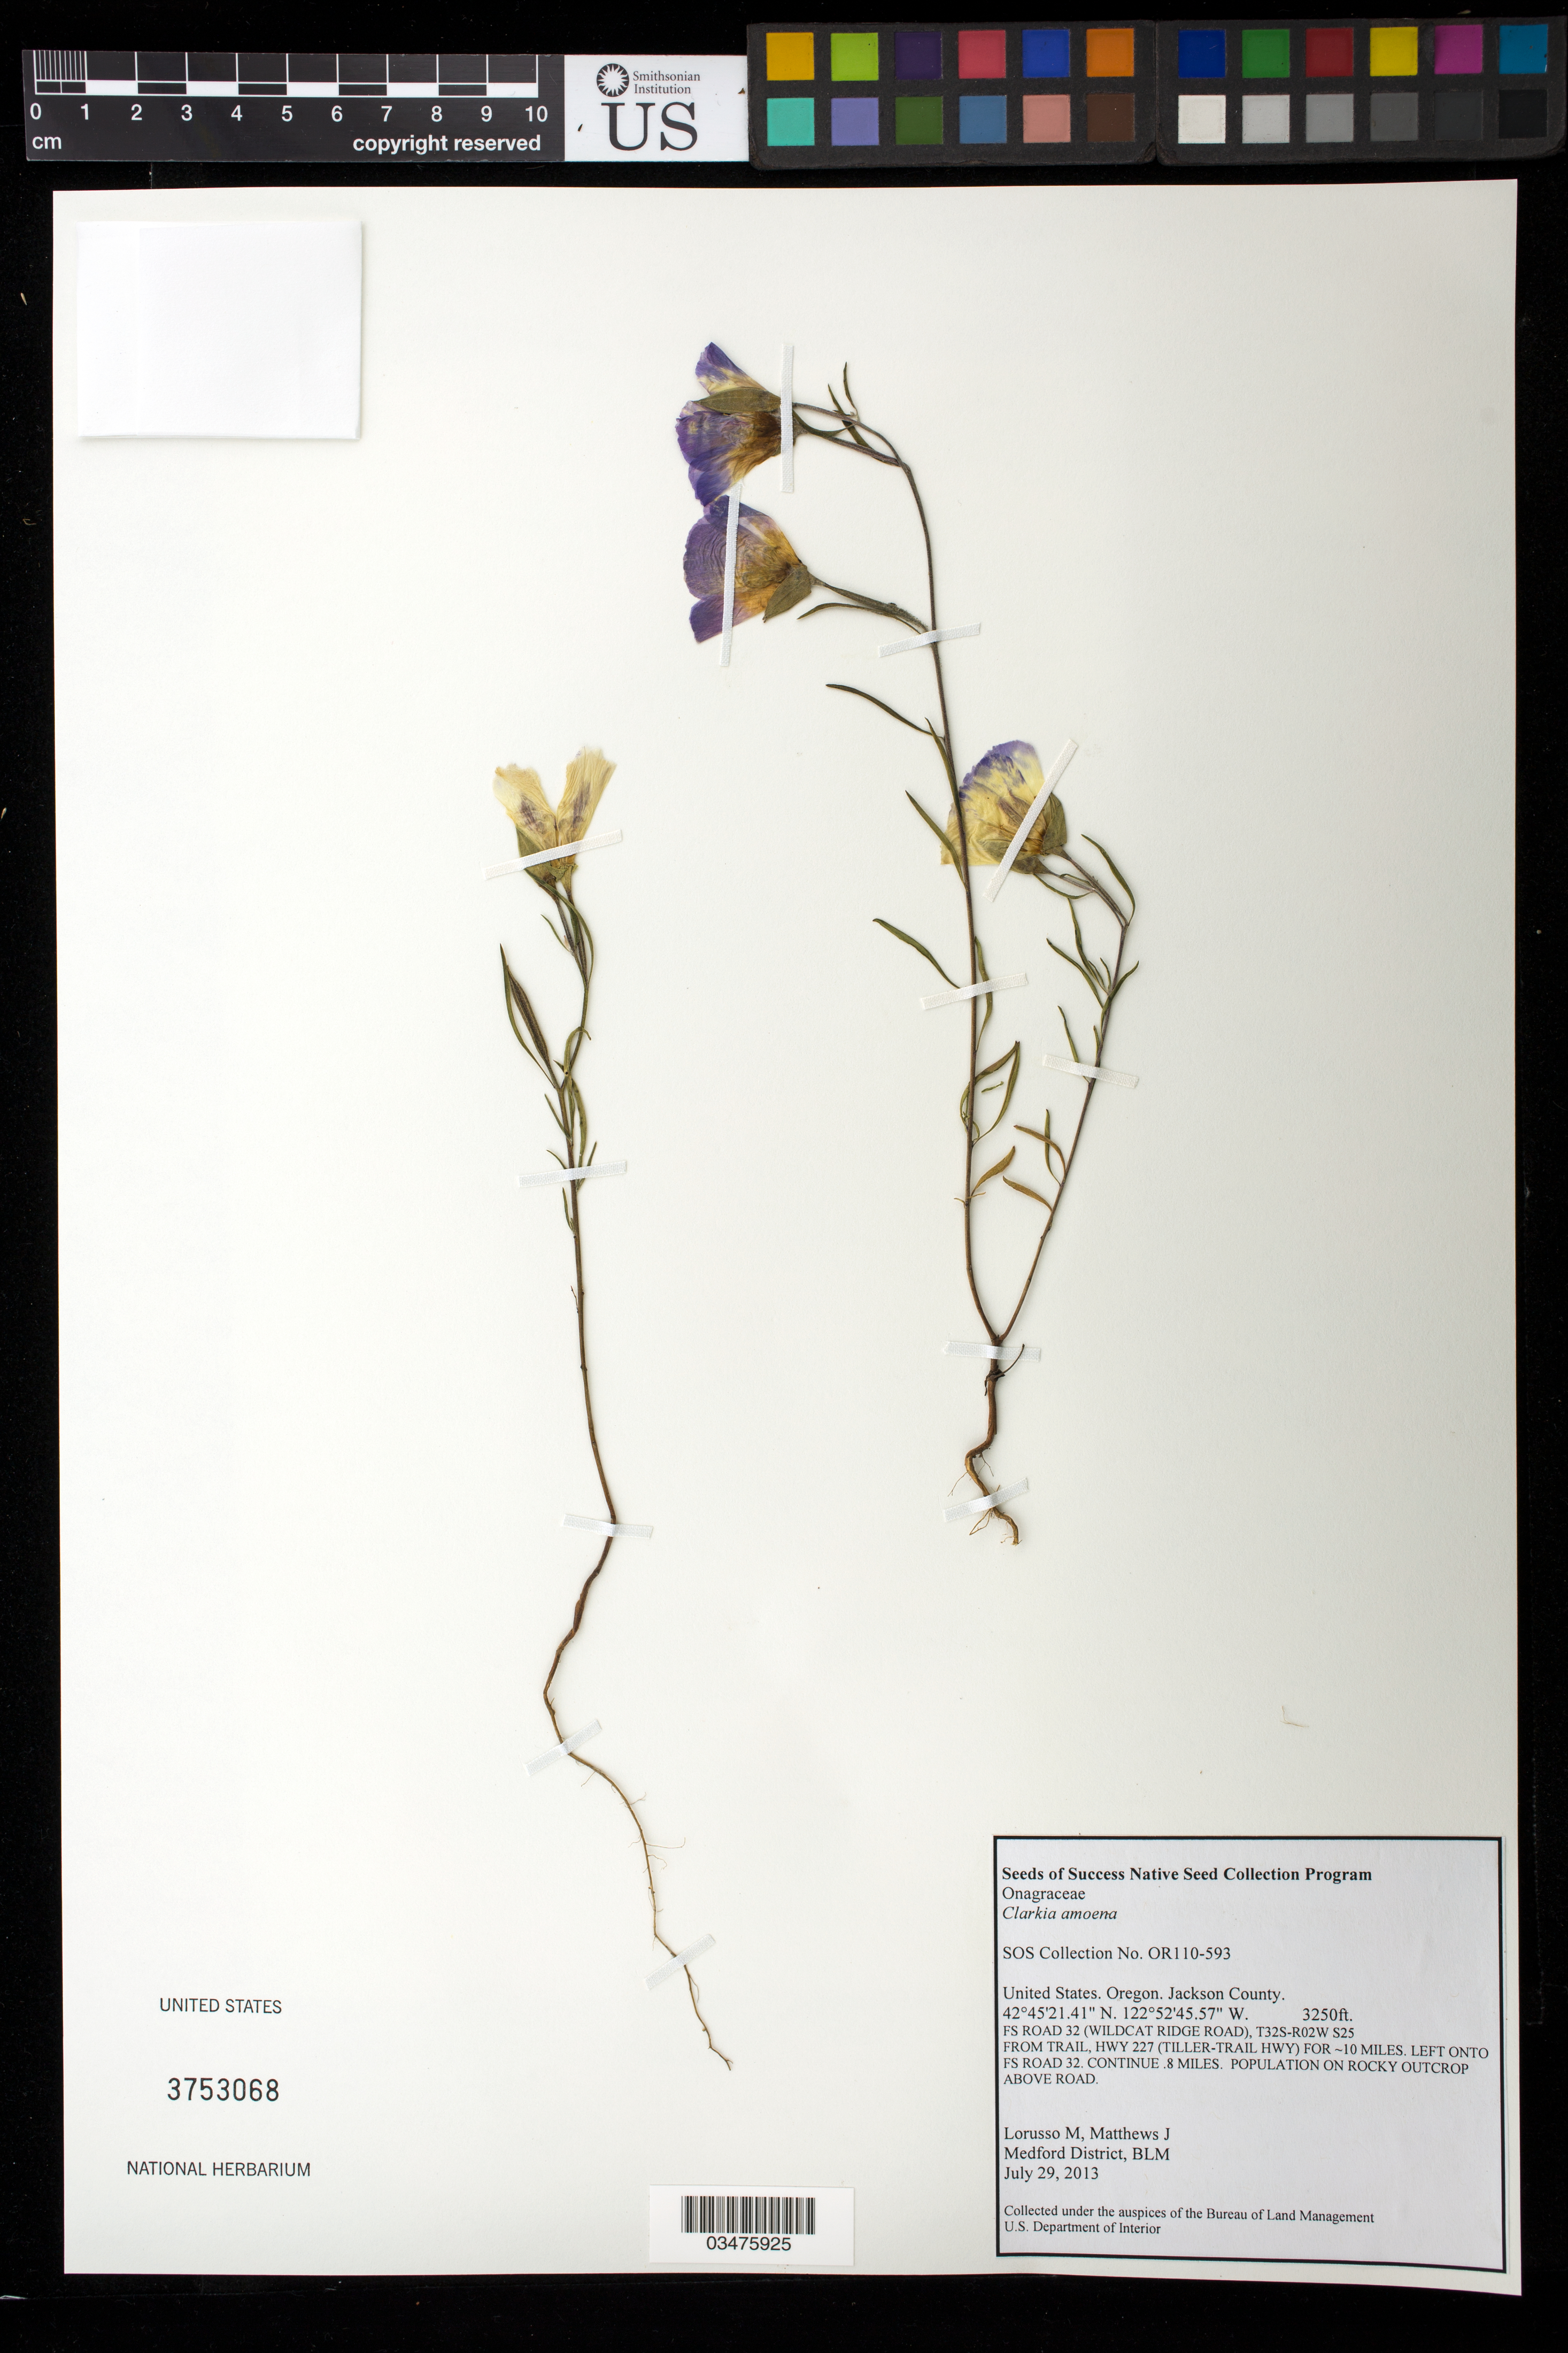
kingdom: Plantae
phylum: Tracheophyta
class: Magnoliopsida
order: Myrtales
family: Onagraceae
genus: Clarkia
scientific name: Clarkia amoena subsp. huntiana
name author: (Jeps.) F. H. Lewis & M.E. Lewis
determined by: Wagner, W. L., (BOT), Smithsonian Institution - National Museum of Natural History (UNITED STATES)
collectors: M. Lorusso & J. Matthews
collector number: OR110-593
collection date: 2013-07-29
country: United States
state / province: Oregon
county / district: Jackson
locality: FS Road 32 (Wildcat Ridge Road)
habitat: Rocky outcrop above road.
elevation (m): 991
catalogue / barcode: US 3753068